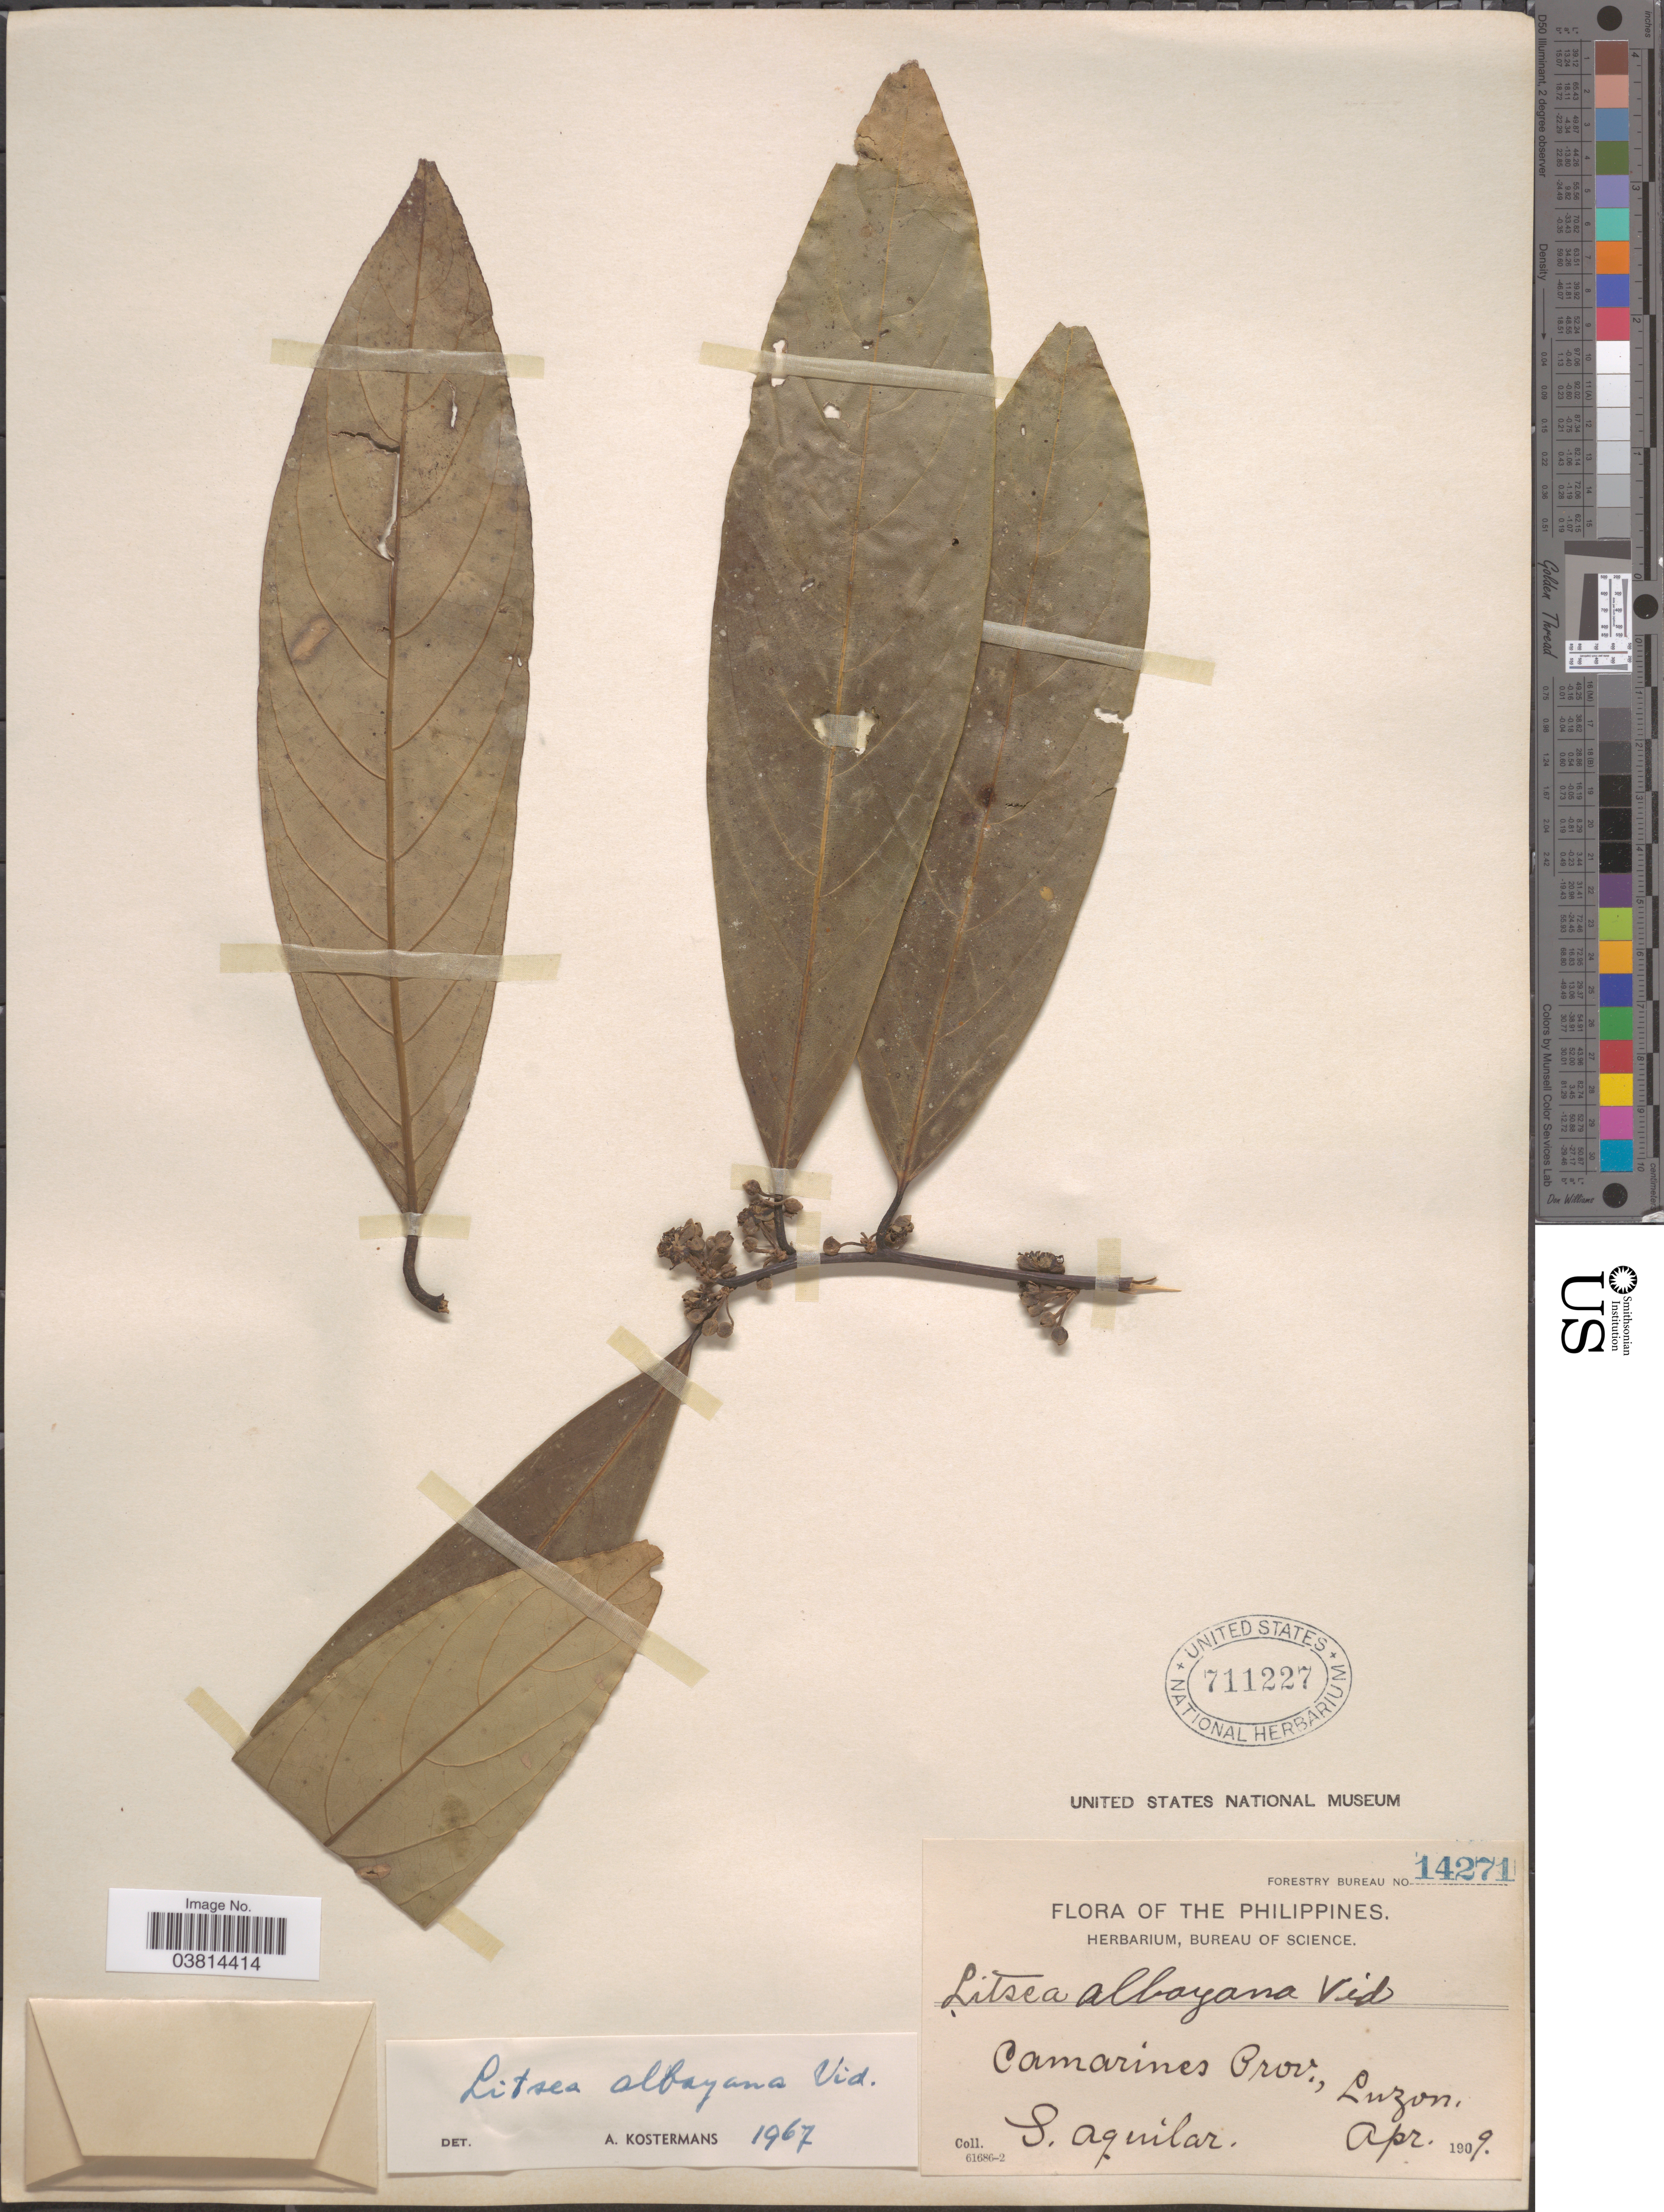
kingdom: Plantae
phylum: Tracheophyta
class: Magnoliopsida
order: Laurales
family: Lauraceae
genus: Litsea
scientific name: Litsea albayana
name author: S. Vidal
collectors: S. Aguilar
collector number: Forestry Bureau 14271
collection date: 1909-04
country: Philippines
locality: Camarines Prov., Luzon.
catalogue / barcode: US 711227